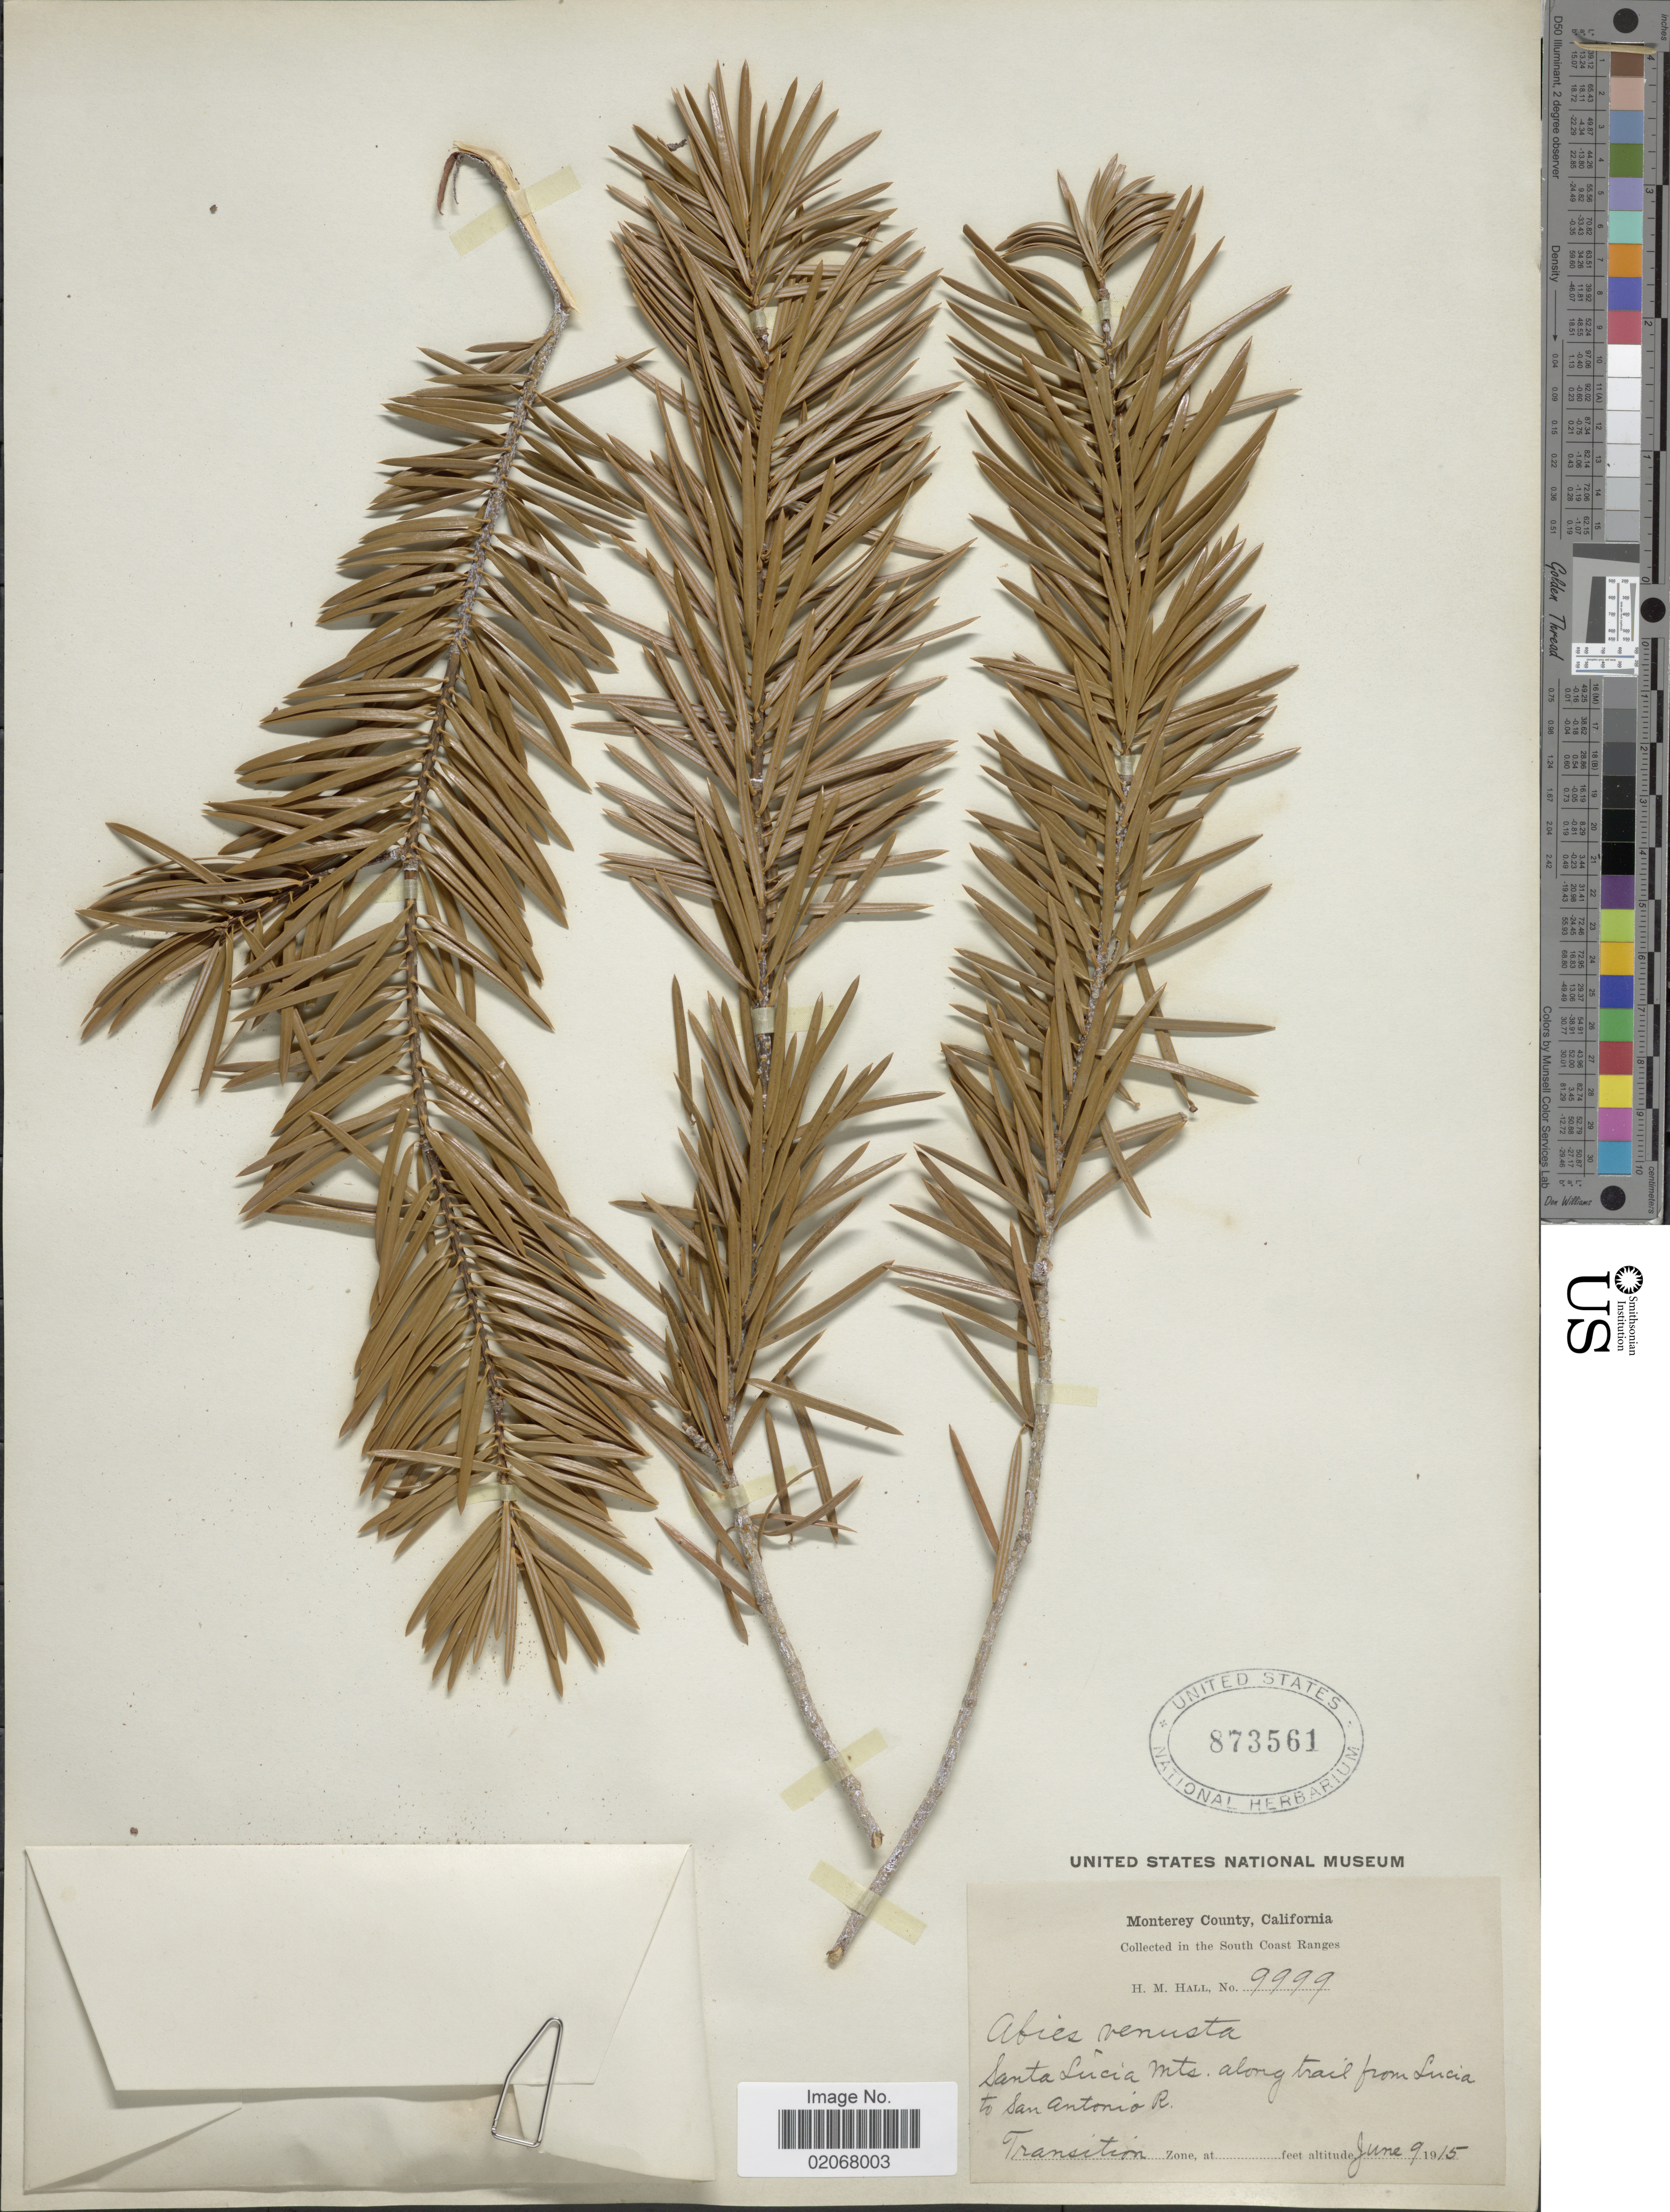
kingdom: Plantae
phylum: Tracheophyta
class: Pinopsida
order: Pinales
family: Pinaceae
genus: Abies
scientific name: Abies bracteata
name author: (D. Don) Poit.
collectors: H. M. Hall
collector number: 9999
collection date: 1915-06-09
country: United States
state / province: California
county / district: Monterey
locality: Monterey County, South Coast ranges, Santa Lucia Mts., along trail from Lucia to San Antonio R.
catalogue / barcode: US 873561